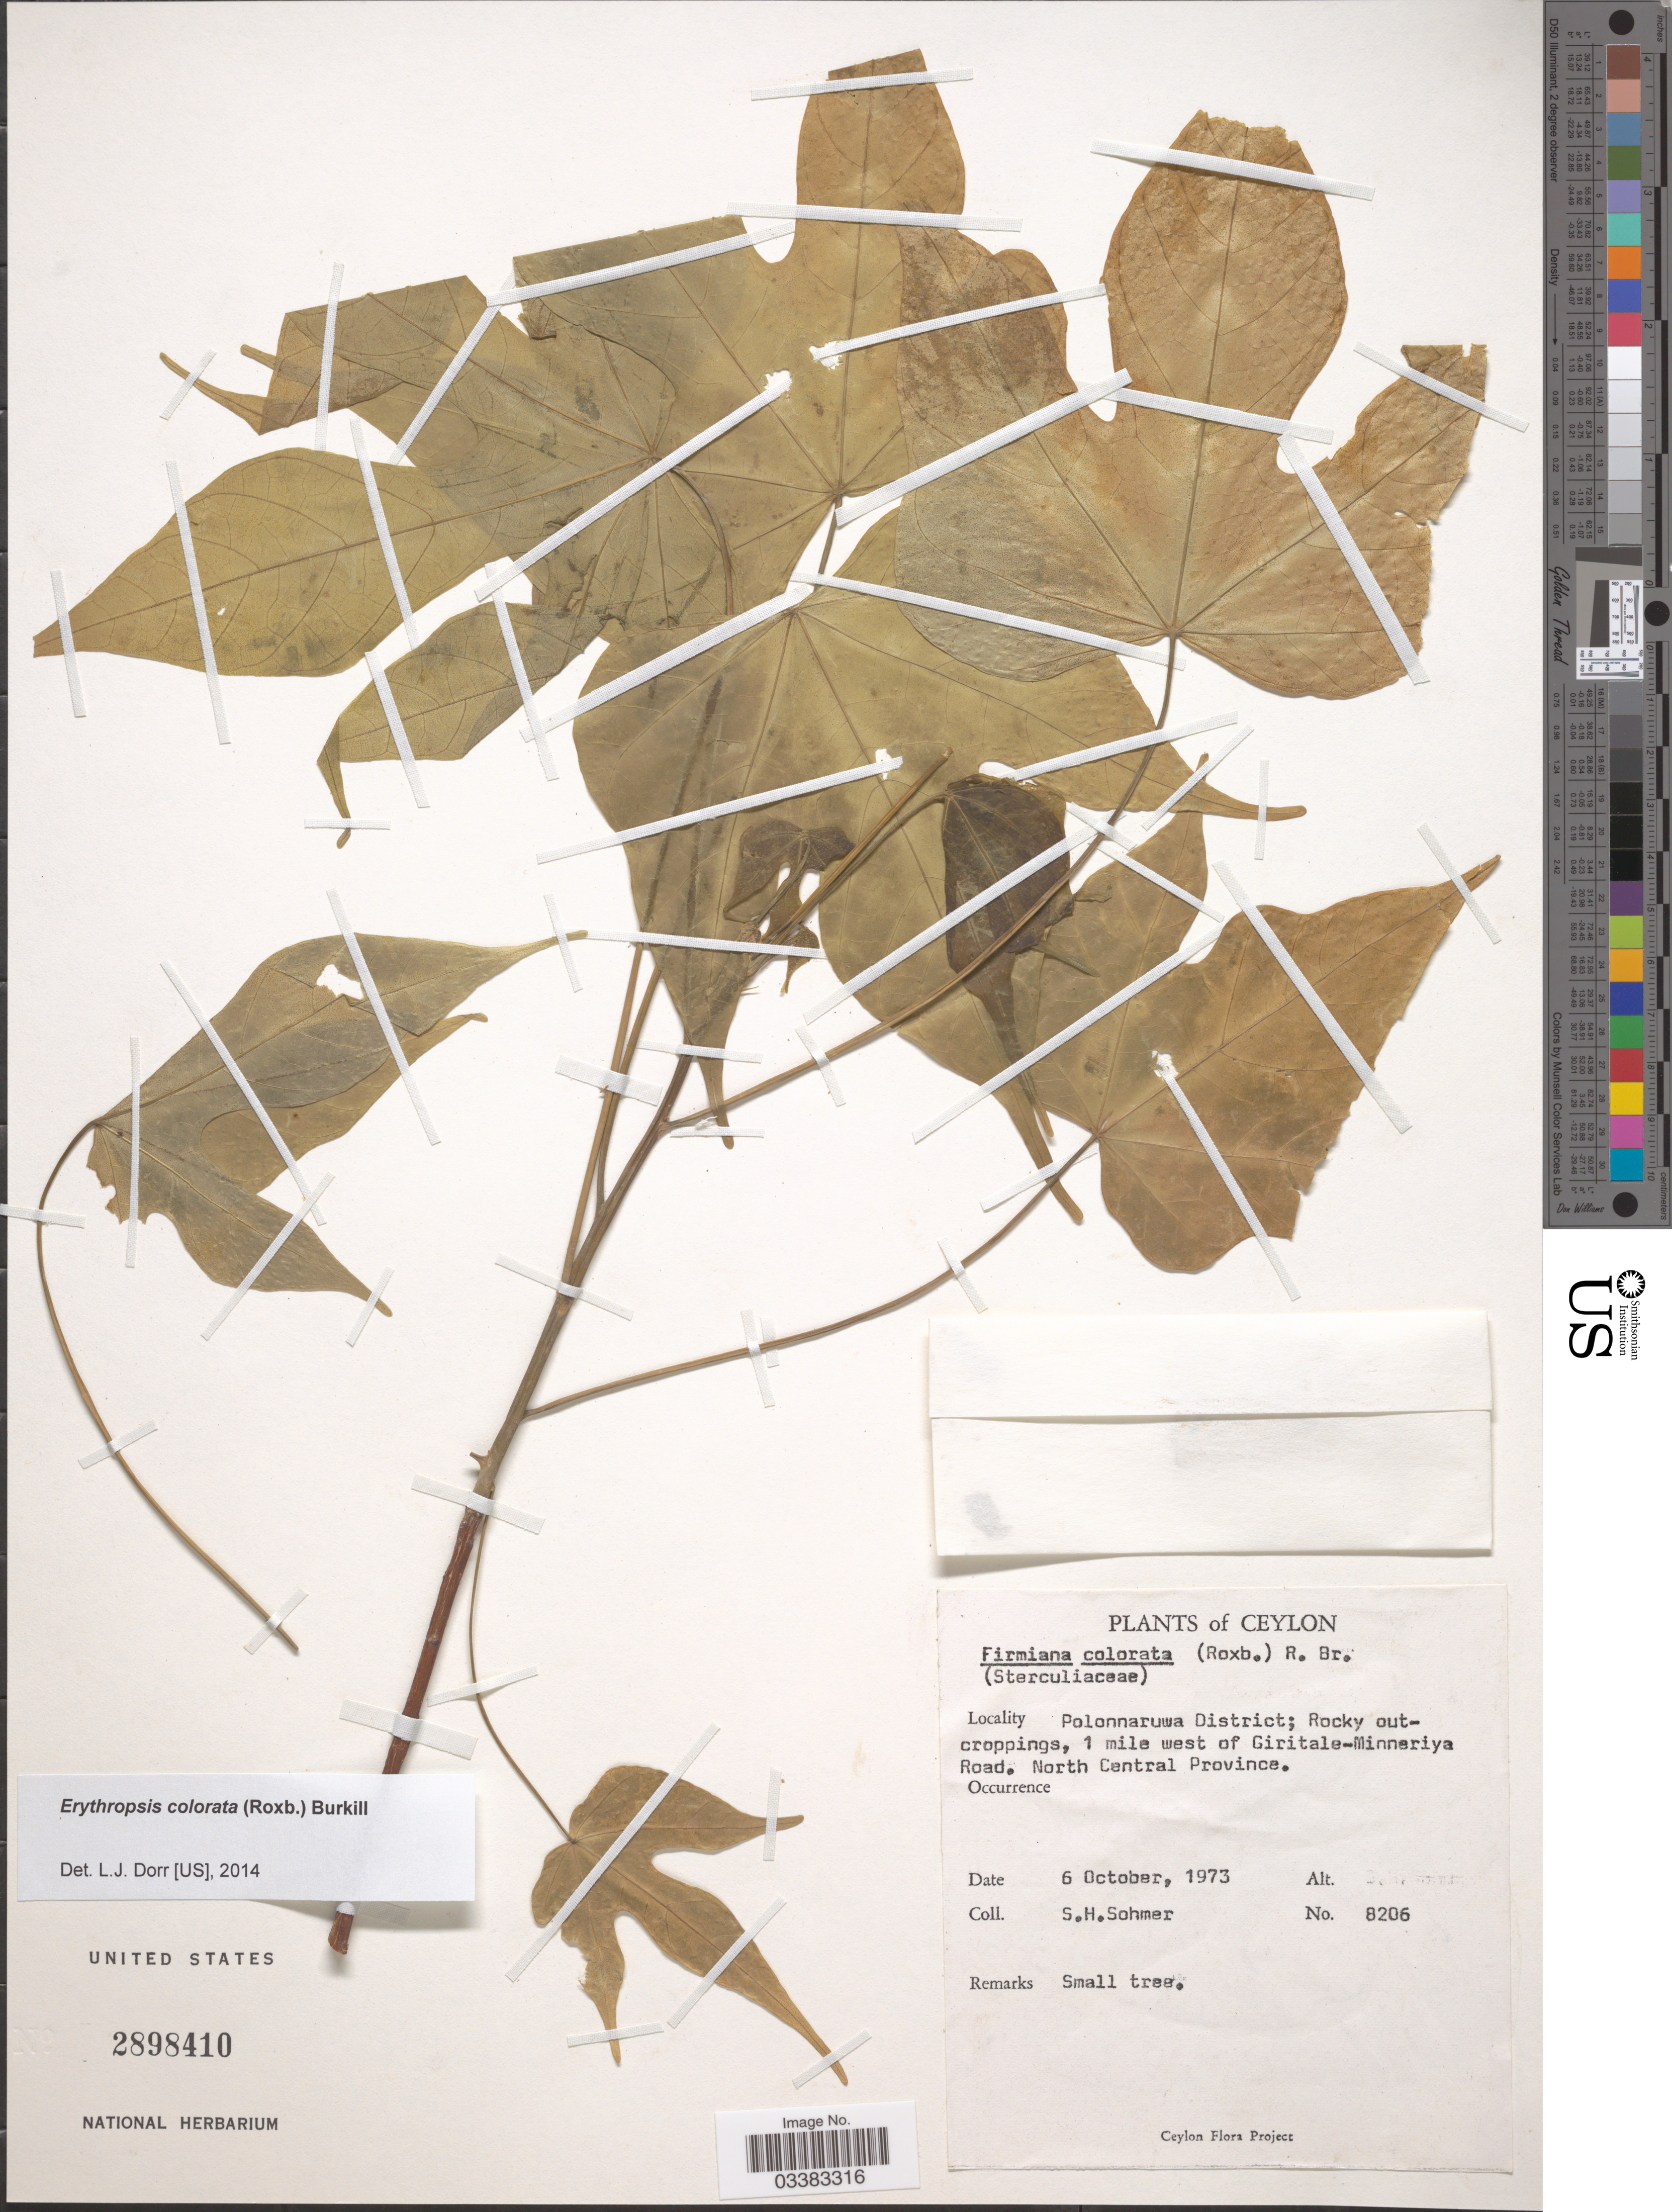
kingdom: Plantae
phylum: Tracheophyta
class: Magnoliopsida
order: Malvales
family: Malvaceae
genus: Erythropsis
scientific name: Erythropsis colorata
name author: (Roxb.) Burkill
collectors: S. H. Sohmer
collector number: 8206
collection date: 1973-10-06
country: Sri Lanka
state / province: North Central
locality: Ceylon. Polonnaruwa District; Rocky outcroppings, 1 mile west of Giritale-Minneriya Road.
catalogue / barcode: US 2898410